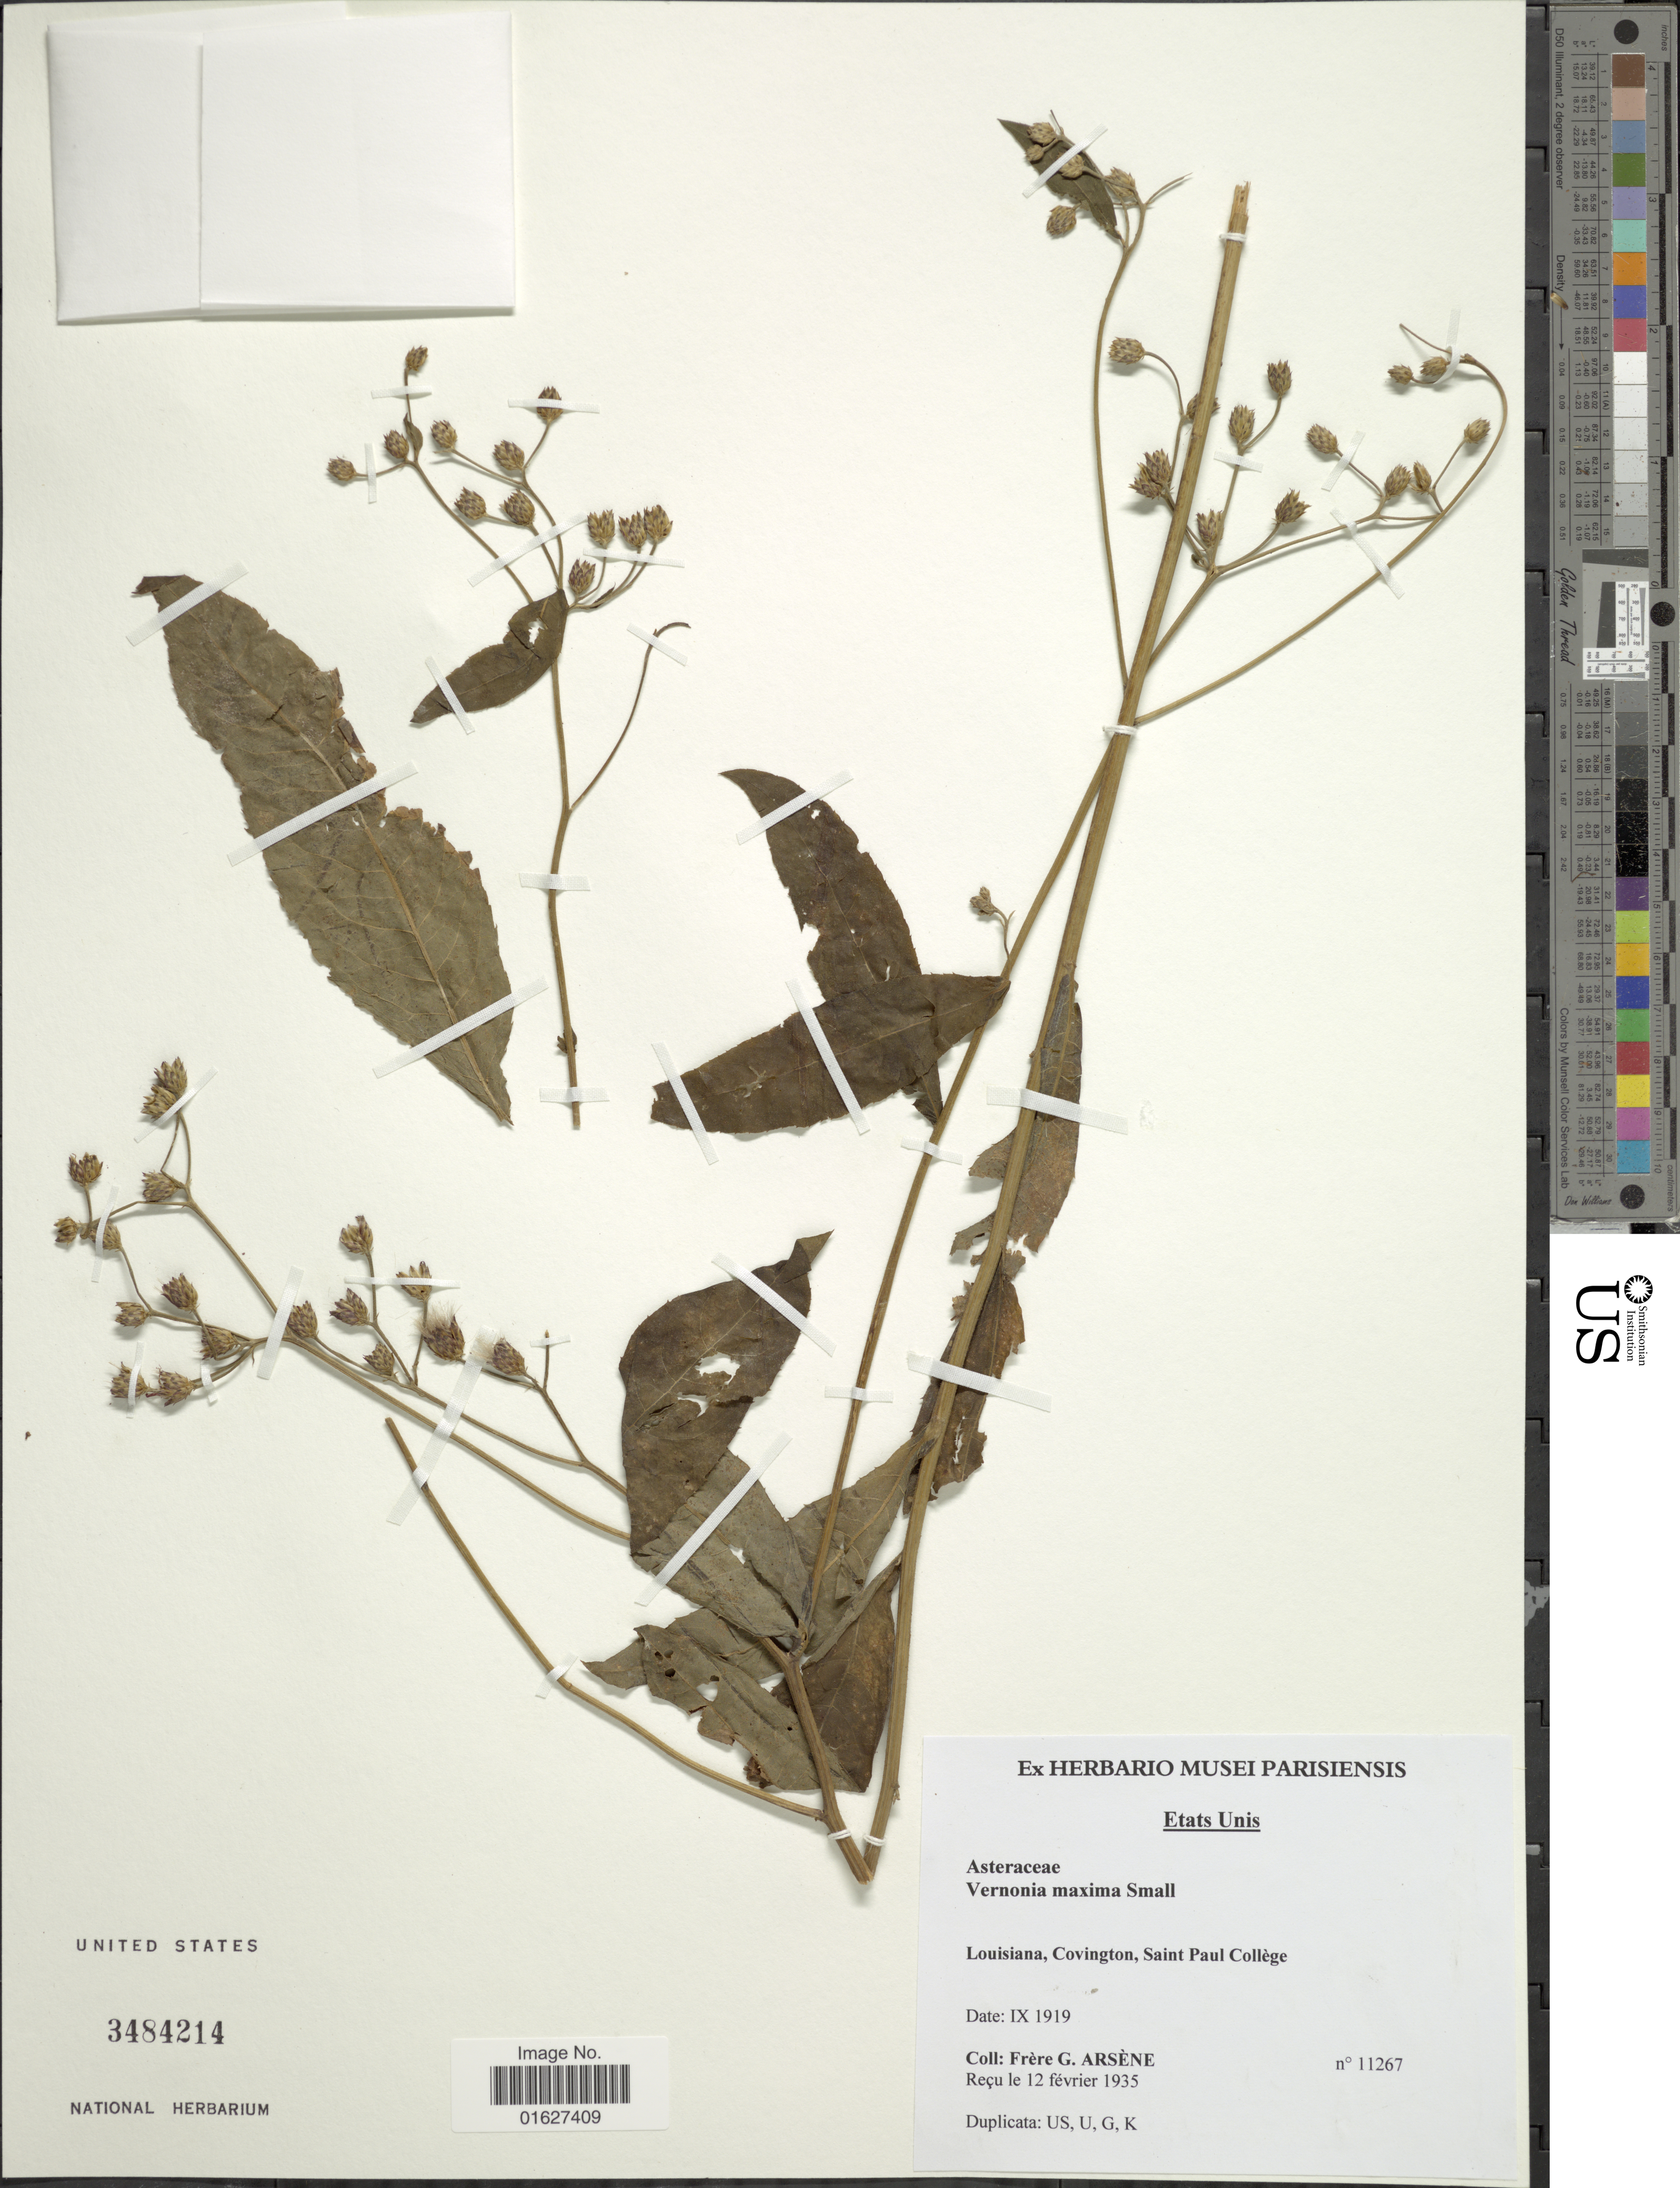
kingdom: Plantae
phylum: Tracheophyta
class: Magnoliopsida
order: Asterales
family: Asteraceae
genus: Vernonia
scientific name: Vernonia gigantea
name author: (Walter) Trel.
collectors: Bro. G. Arsène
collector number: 11267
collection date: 1935-02-12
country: United States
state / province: Louisiana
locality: Covington, Saint Paul College.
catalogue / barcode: US 3484214